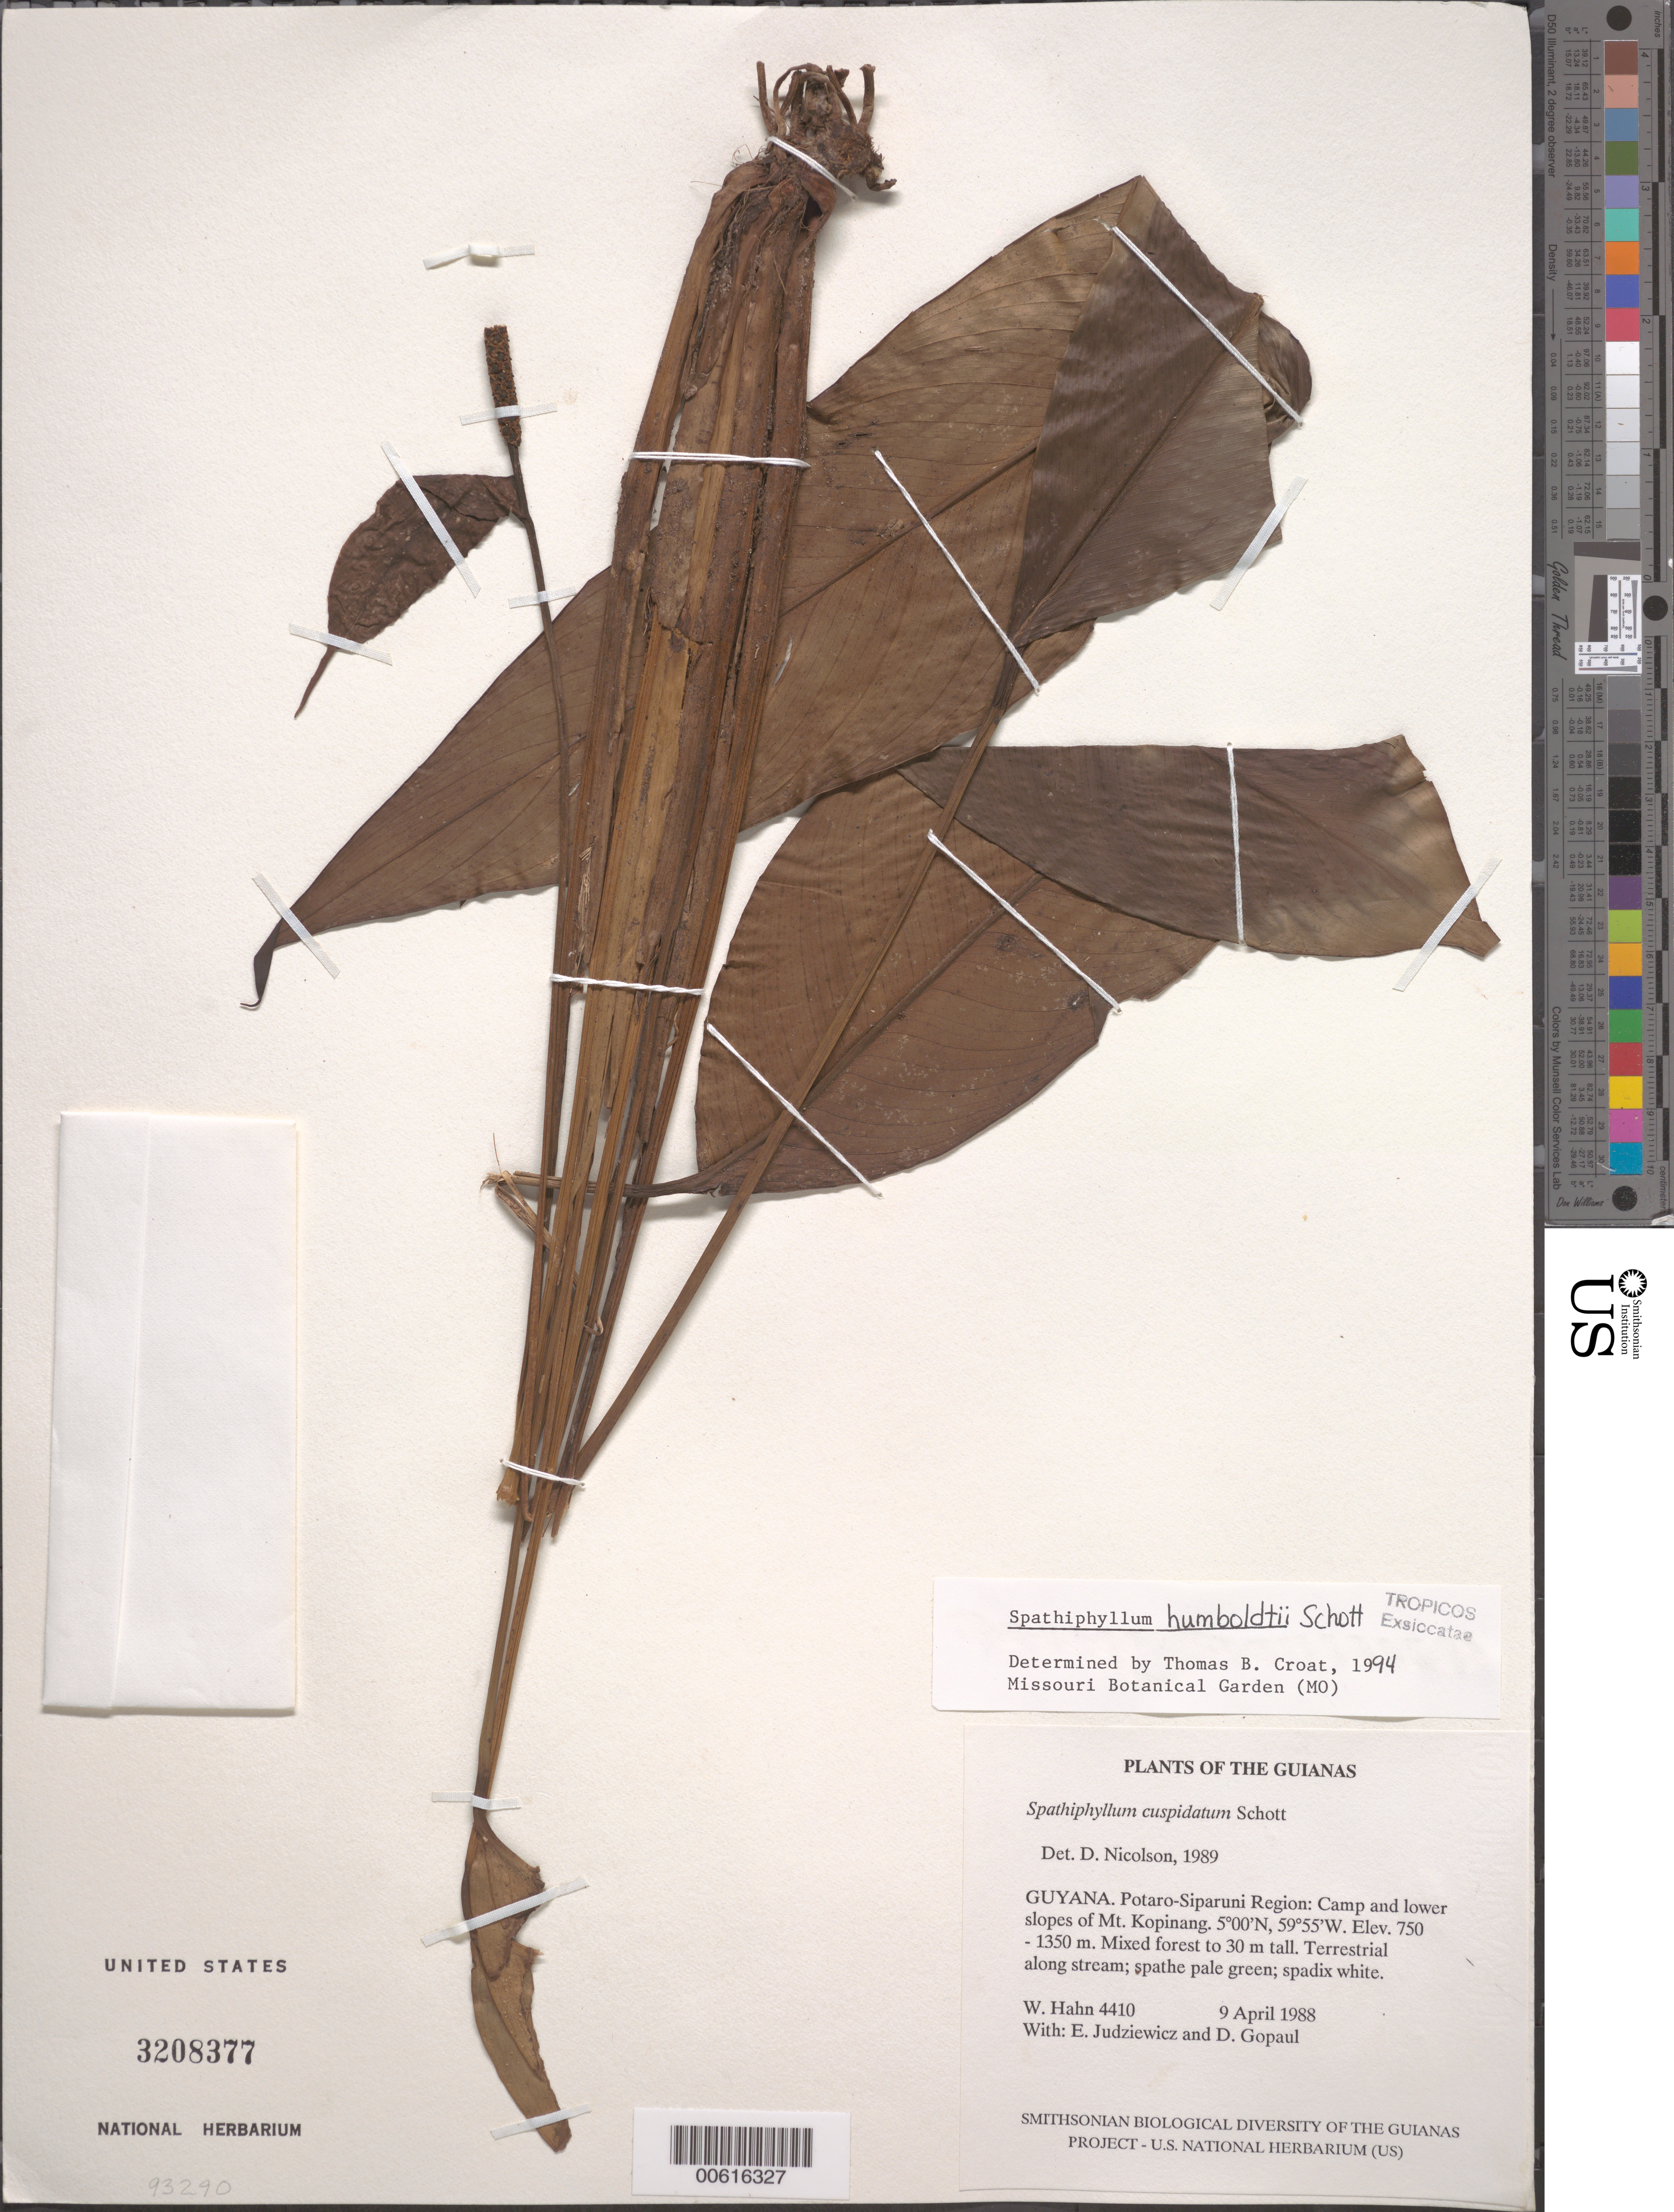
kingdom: Plantae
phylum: Tracheophyta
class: Liliopsida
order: Alismatales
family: Araceae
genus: Spathiphyllum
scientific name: Spathiphyllum humboldtii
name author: Schott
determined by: Croat, Thomas B., Missouri Botanical Garden (MO)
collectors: W. Hahn, E. J. Judziewicz & D. Gopaul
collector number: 4410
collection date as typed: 9 April 1988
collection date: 1988-04-09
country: Guyana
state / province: Potaro-Siparuni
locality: Camp and lower slopes of Mt. Kopinang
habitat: Mixed forest to 30 m tall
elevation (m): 750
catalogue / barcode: US 3208377